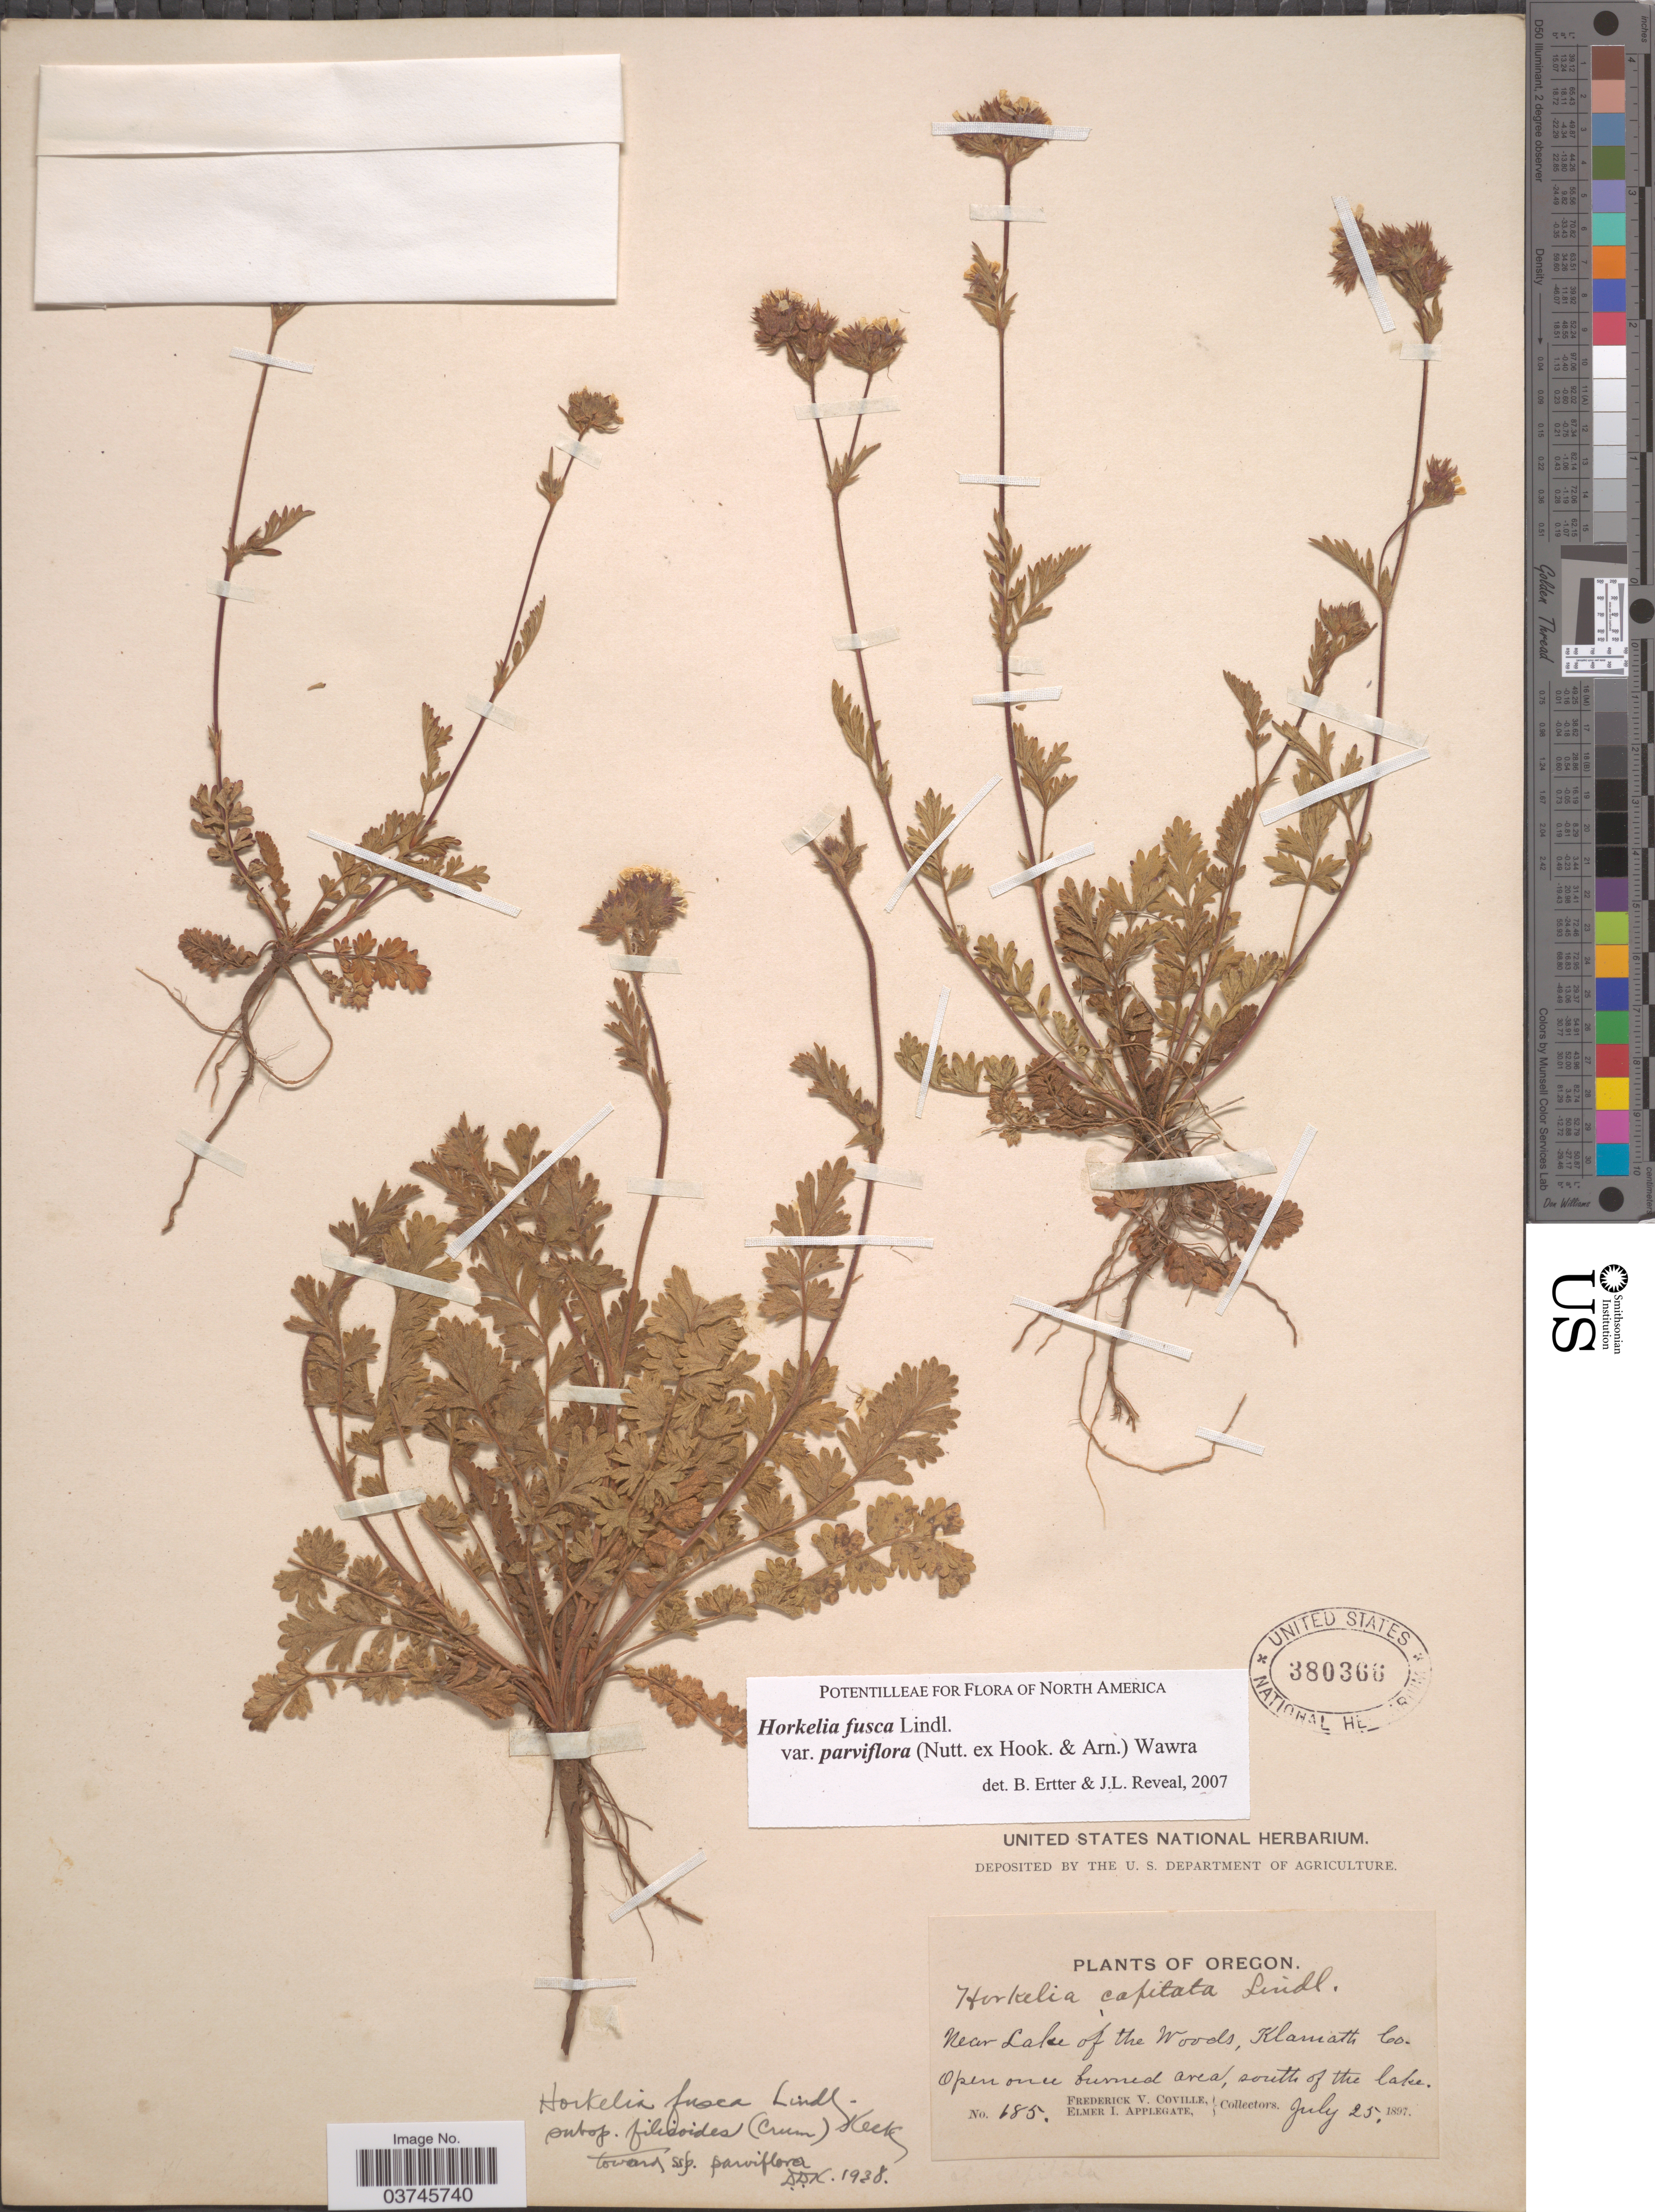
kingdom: Plantae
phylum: Tracheophyta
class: Magnoliopsida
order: Rosales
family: Rosaceae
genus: Potentilla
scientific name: Potentilla douglasii var. parviflora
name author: (Nutt. ex Hook. & Arn.) J.T. Howell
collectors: F. V. Coville & E. I. Applegate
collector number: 685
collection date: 1897-07-25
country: United States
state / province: Oregon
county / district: Klamath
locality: Near Lake of the Woods, Klamath Co. Open once burned area, south of the lake.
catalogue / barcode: US 380366